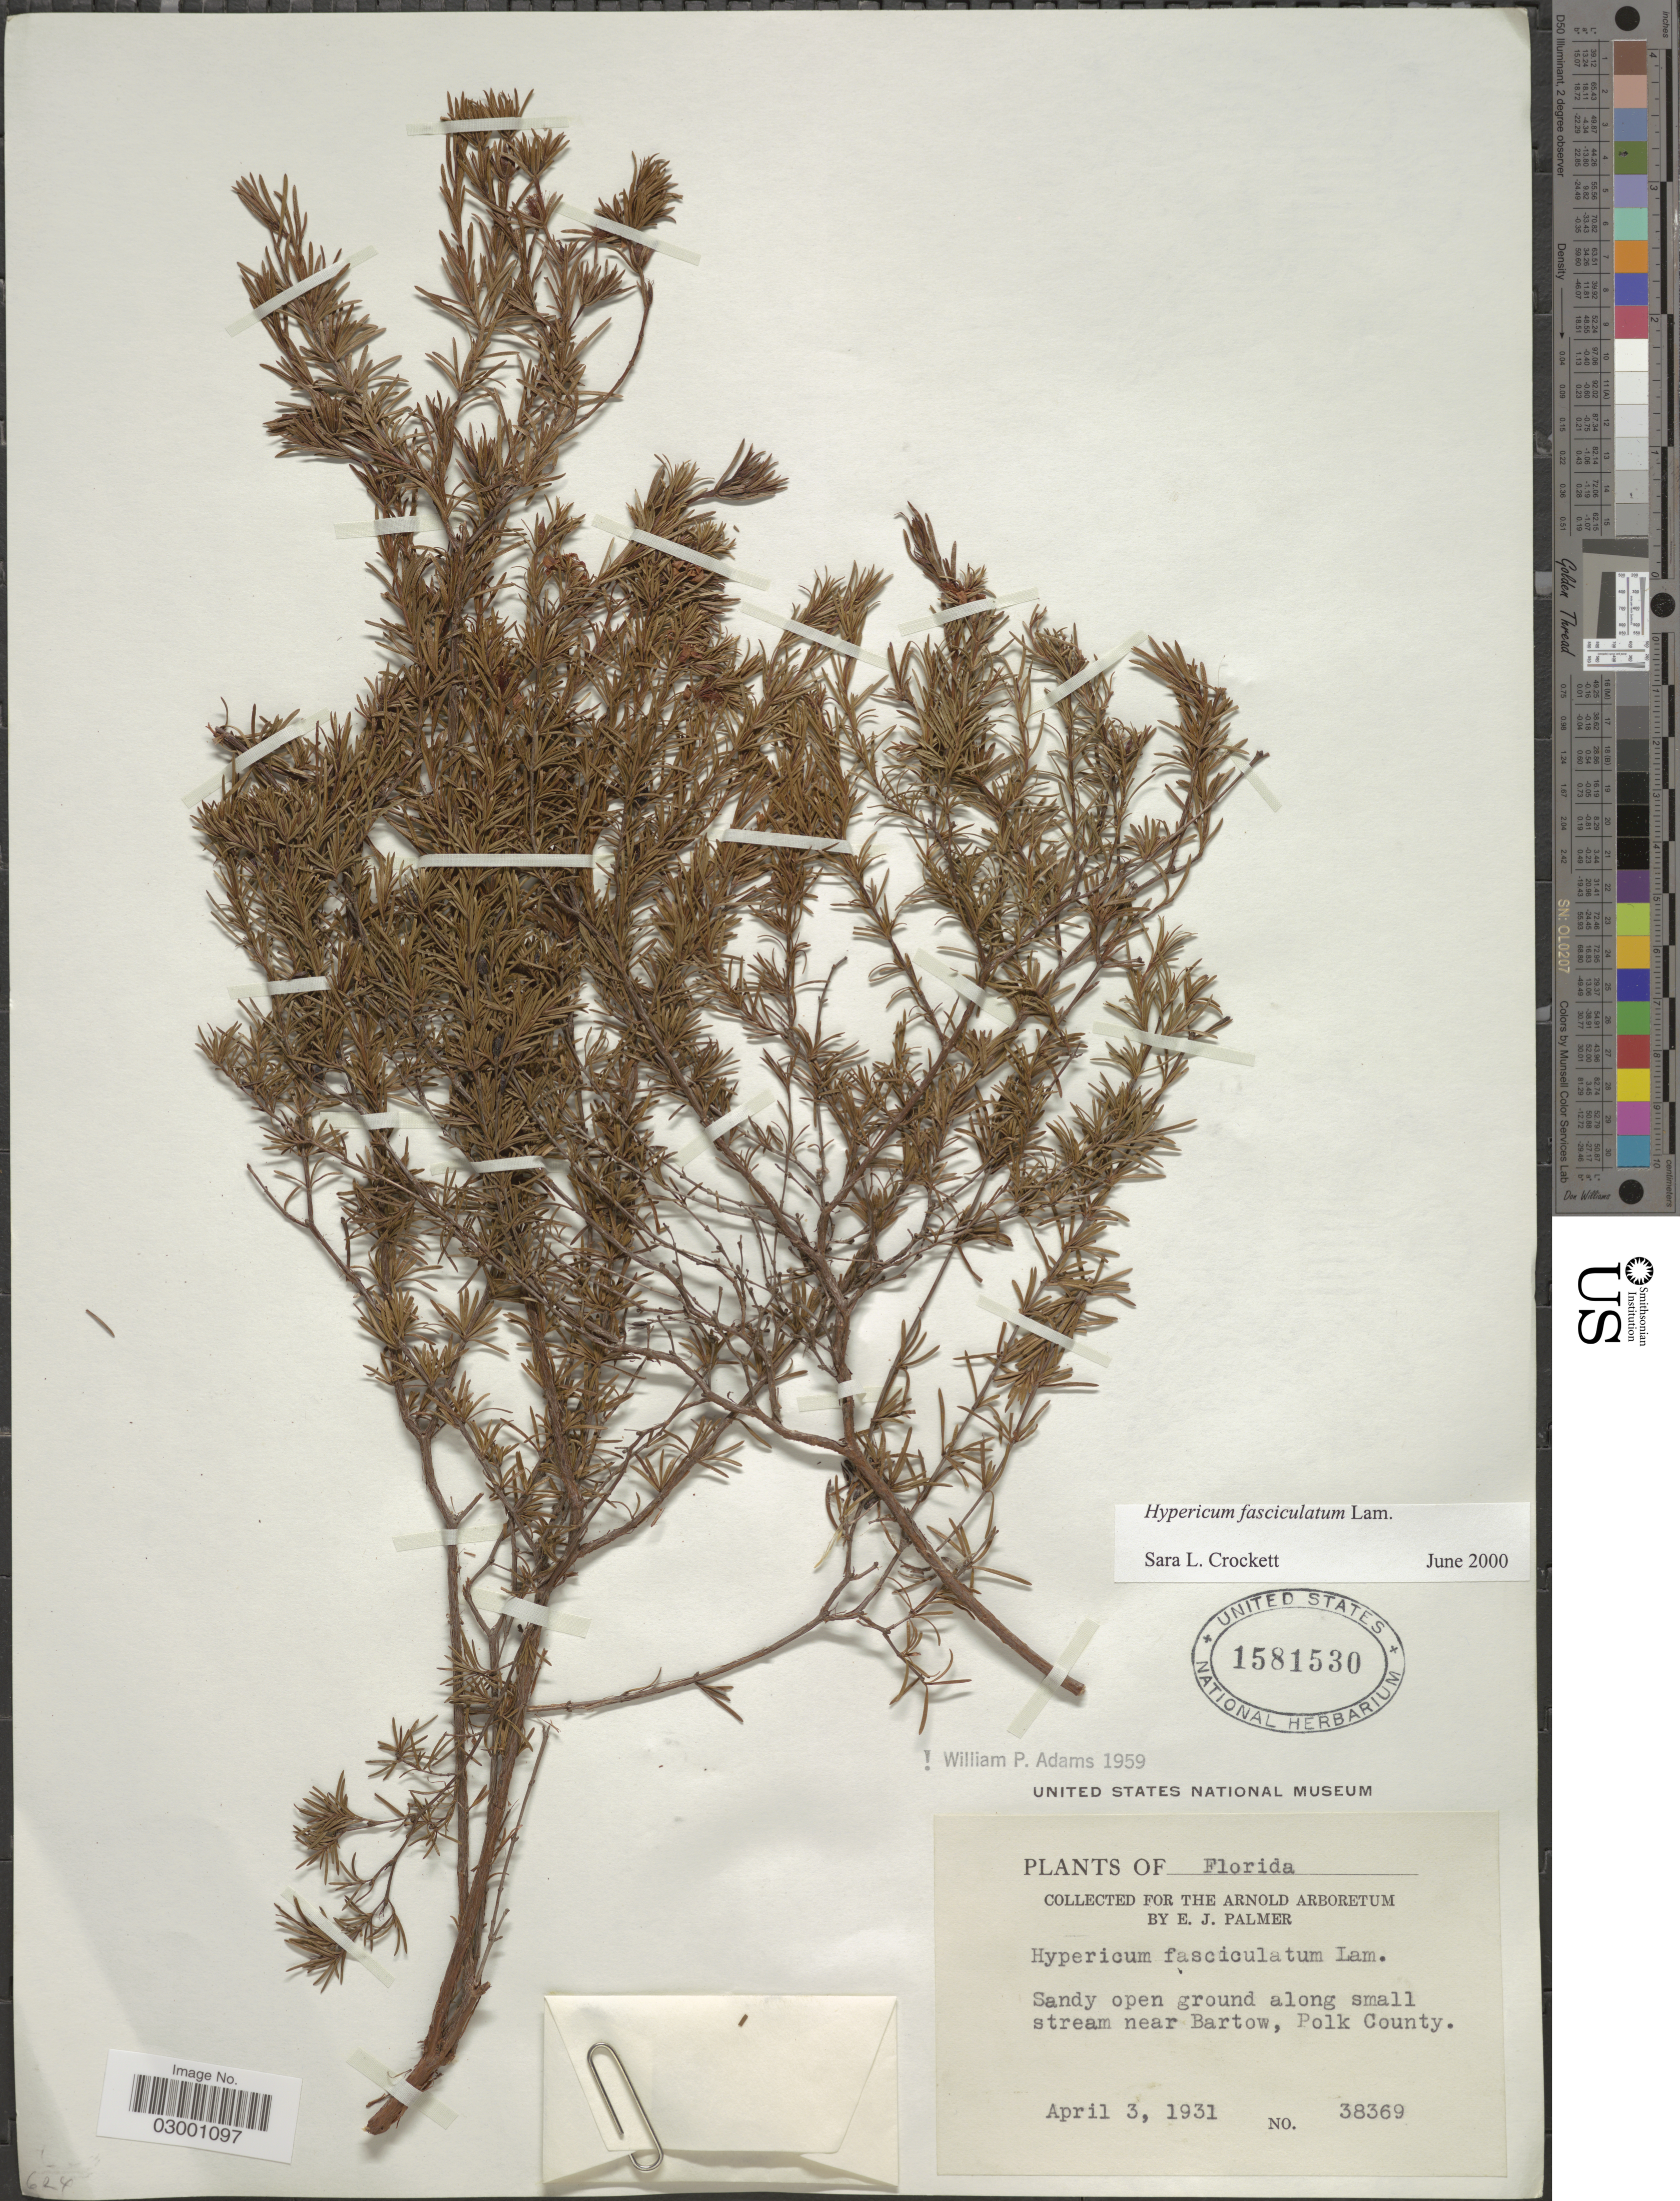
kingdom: Plantae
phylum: Tracheophyta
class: Magnoliopsida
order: Malpighiales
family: Hypericaceae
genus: Hypericum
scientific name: Hypericum fasciculatum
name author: Lam.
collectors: E. J. Palmer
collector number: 38369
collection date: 1931-04-03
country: United States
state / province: Florida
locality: Sandy open ground along small stream near Bartow, Polk County.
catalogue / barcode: US 1581530